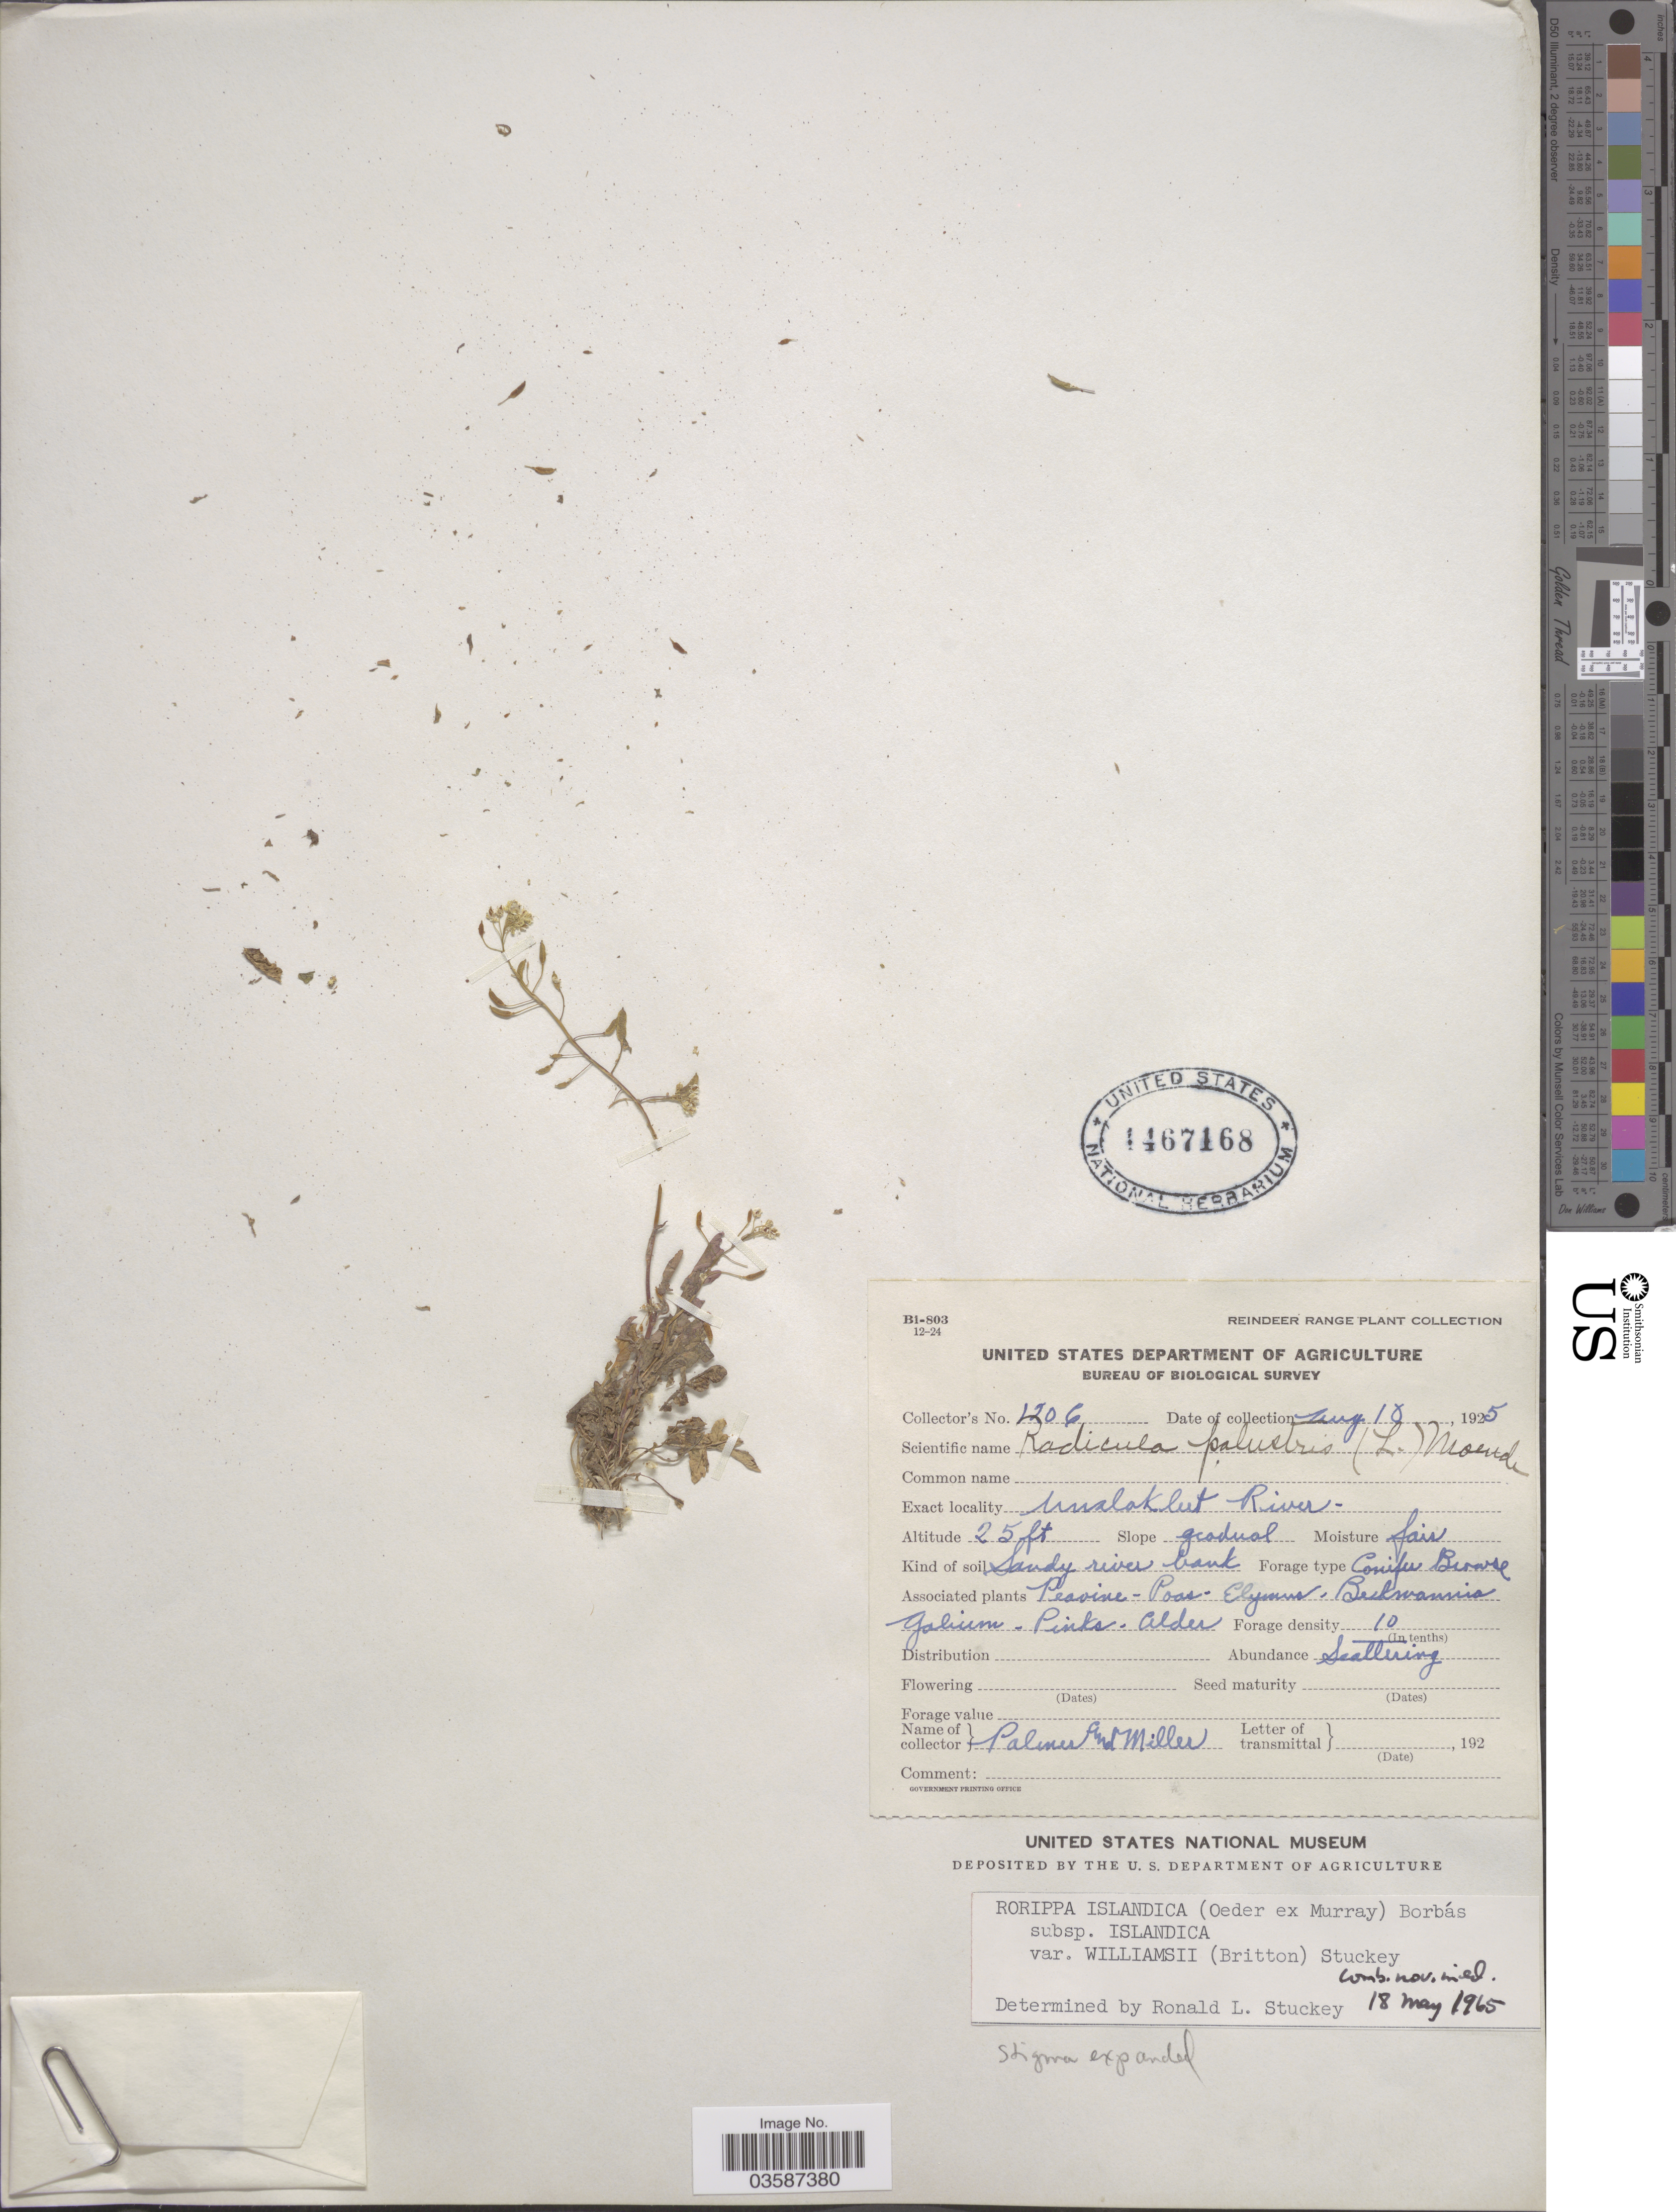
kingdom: Plantae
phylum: Tracheophyta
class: Magnoliopsida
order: Brassicales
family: Brassicaceae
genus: Rorippa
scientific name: Rorippa islandica var. williamsii (Britton) Stuckey comb. nov. ined.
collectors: -- Miller & Palmer, --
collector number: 1206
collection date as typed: T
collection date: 1925-08-18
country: United States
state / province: Alaska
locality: Unalaklut River.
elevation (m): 8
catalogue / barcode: US 1467168